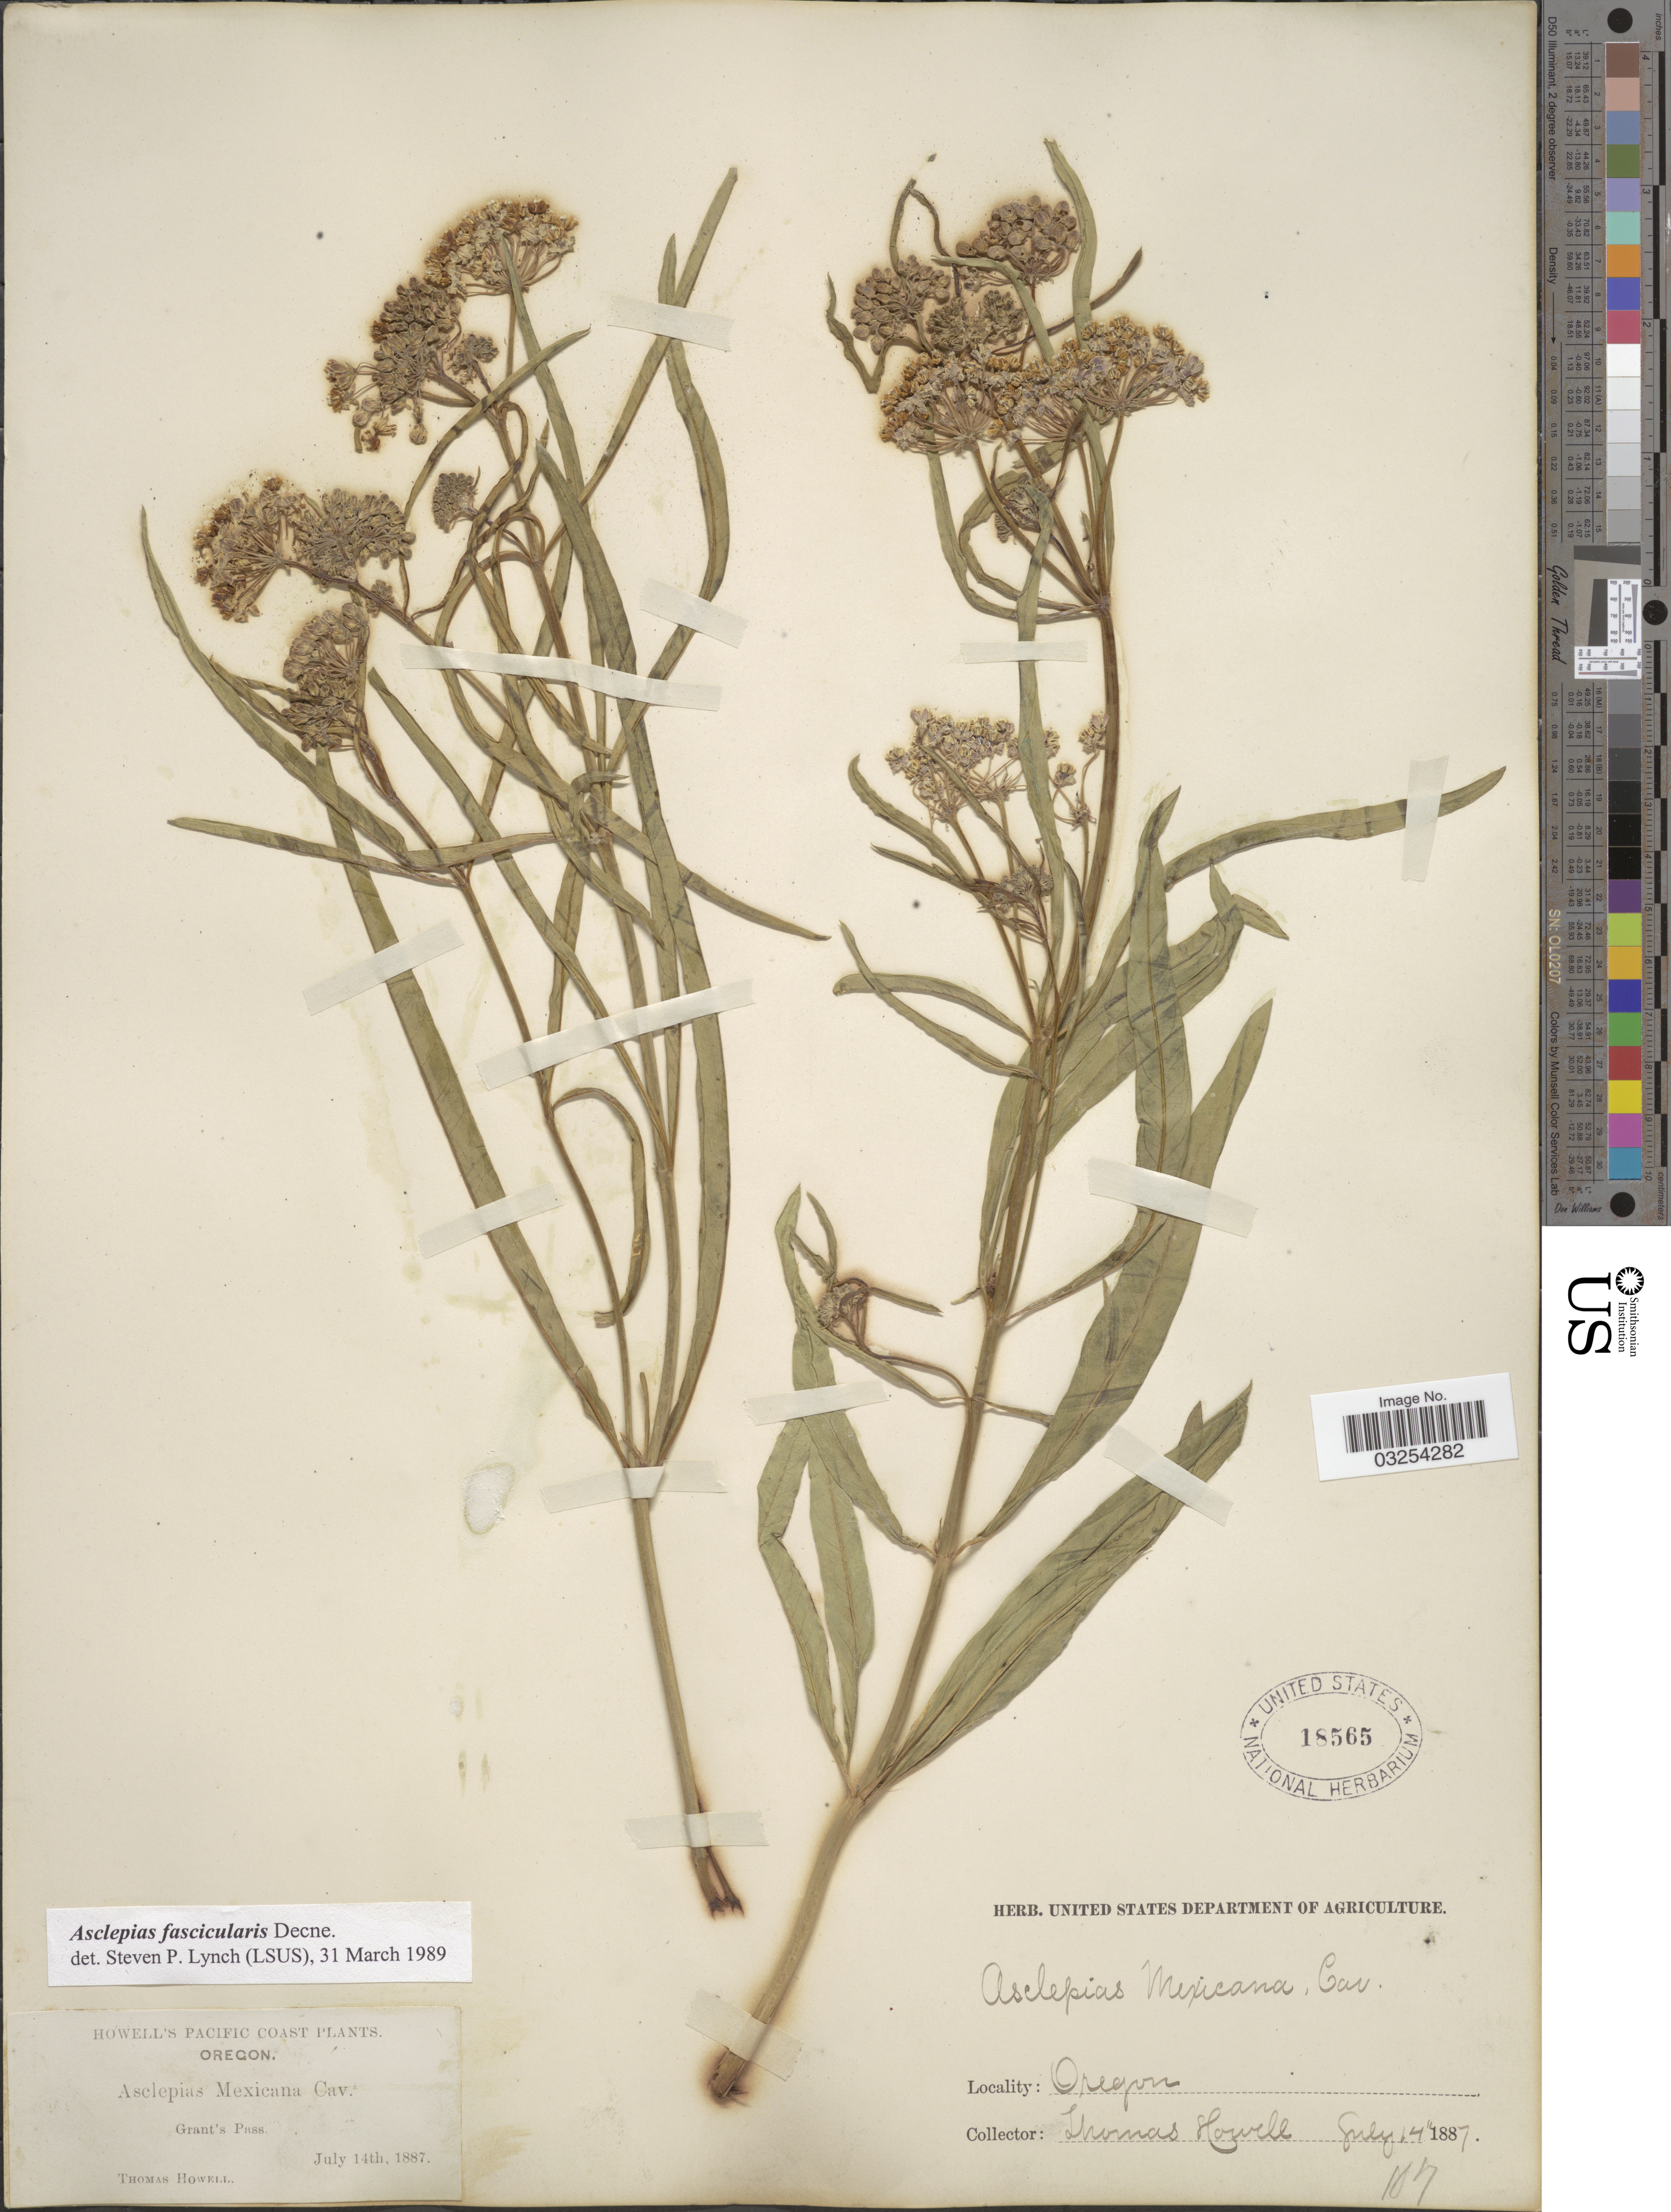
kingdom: Plantae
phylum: Tracheophyta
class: Magnoliopsida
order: Gentianales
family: Apocynaceae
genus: Asclepias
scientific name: Asclepias fascicularis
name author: Decne.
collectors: T. Howell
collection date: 1887-07-14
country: United States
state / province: Oregon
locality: Pacific Coast. Grant's Pass.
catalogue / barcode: US 18565